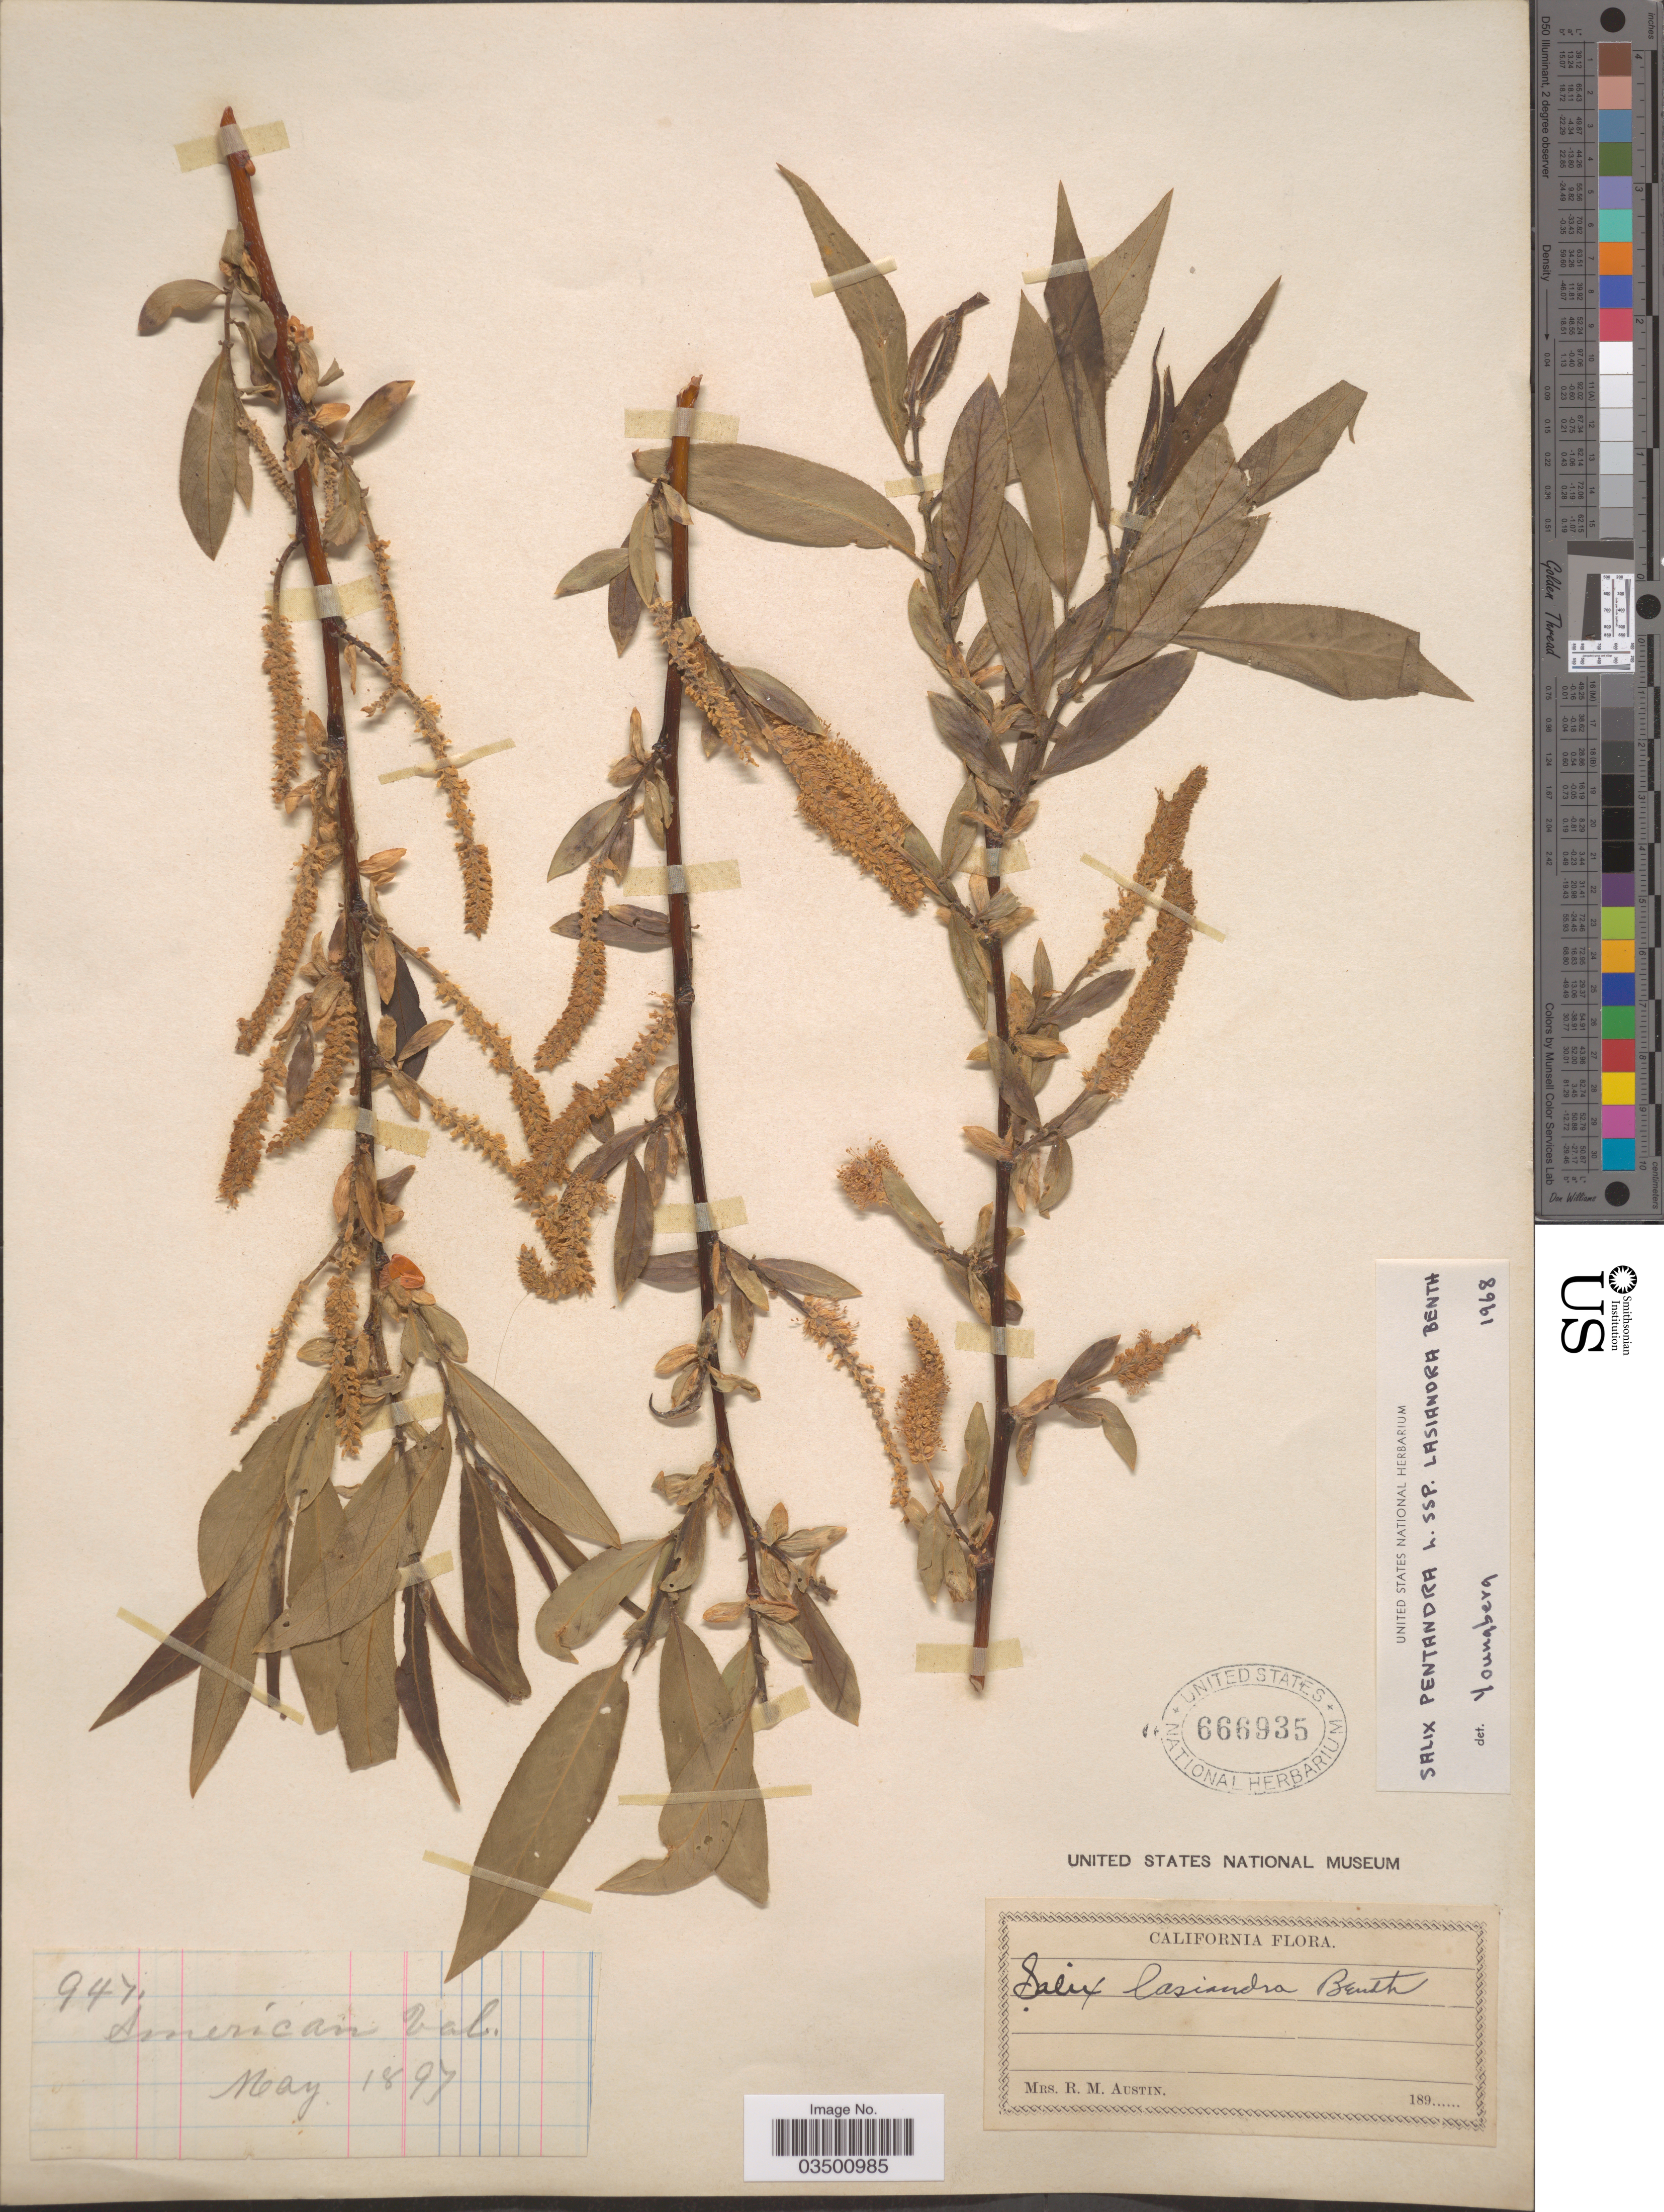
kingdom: Plantae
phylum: Tracheophyta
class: Magnoliopsida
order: Malpighiales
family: Salicaceae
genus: Salix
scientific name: Salix lasiandra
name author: Benth.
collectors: R. Austin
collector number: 947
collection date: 1897-05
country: United States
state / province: California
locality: American Val.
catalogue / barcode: US 666935